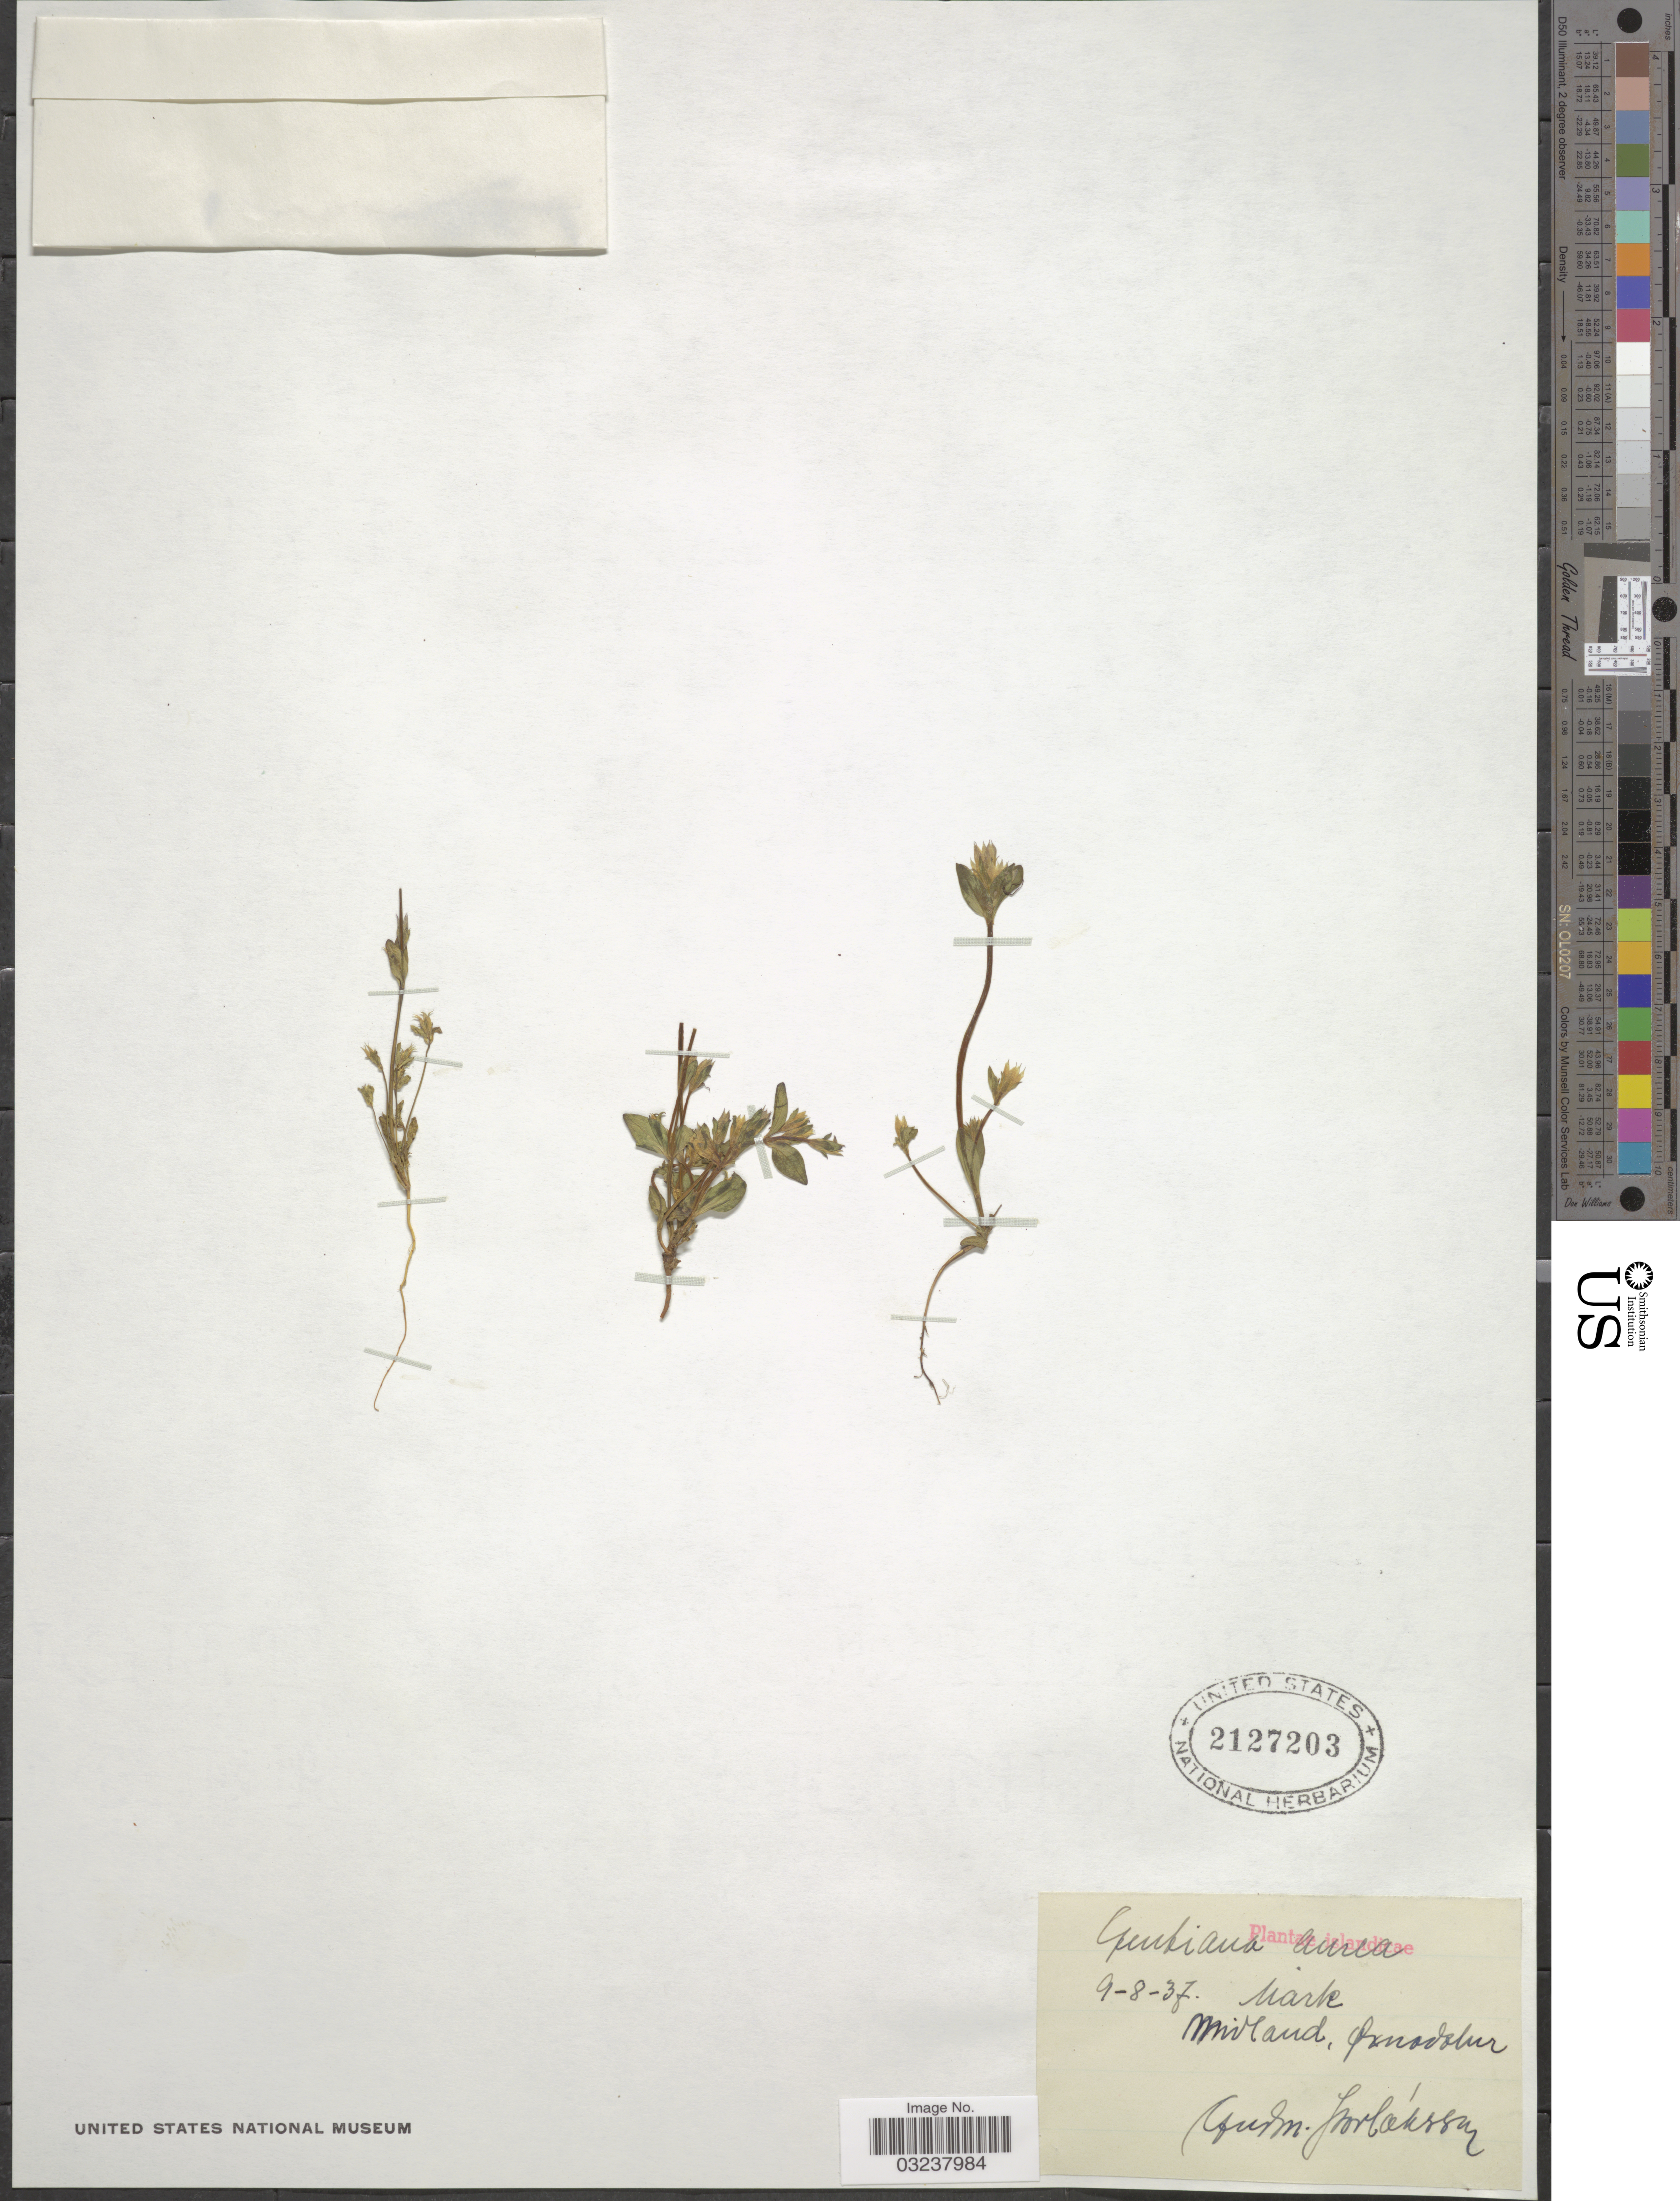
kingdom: Plantae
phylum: Tracheophyta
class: Magnoliopsida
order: Gentianales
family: Gentianaceae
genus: Gentianella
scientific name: Gentianella aurea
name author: (L.) Harry Sm.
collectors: G. Porlaksson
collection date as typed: Transcribed d/m/y: 9/8/37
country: Iceland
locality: Islandicae. Midland, Oxnadalur.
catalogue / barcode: US 2127203